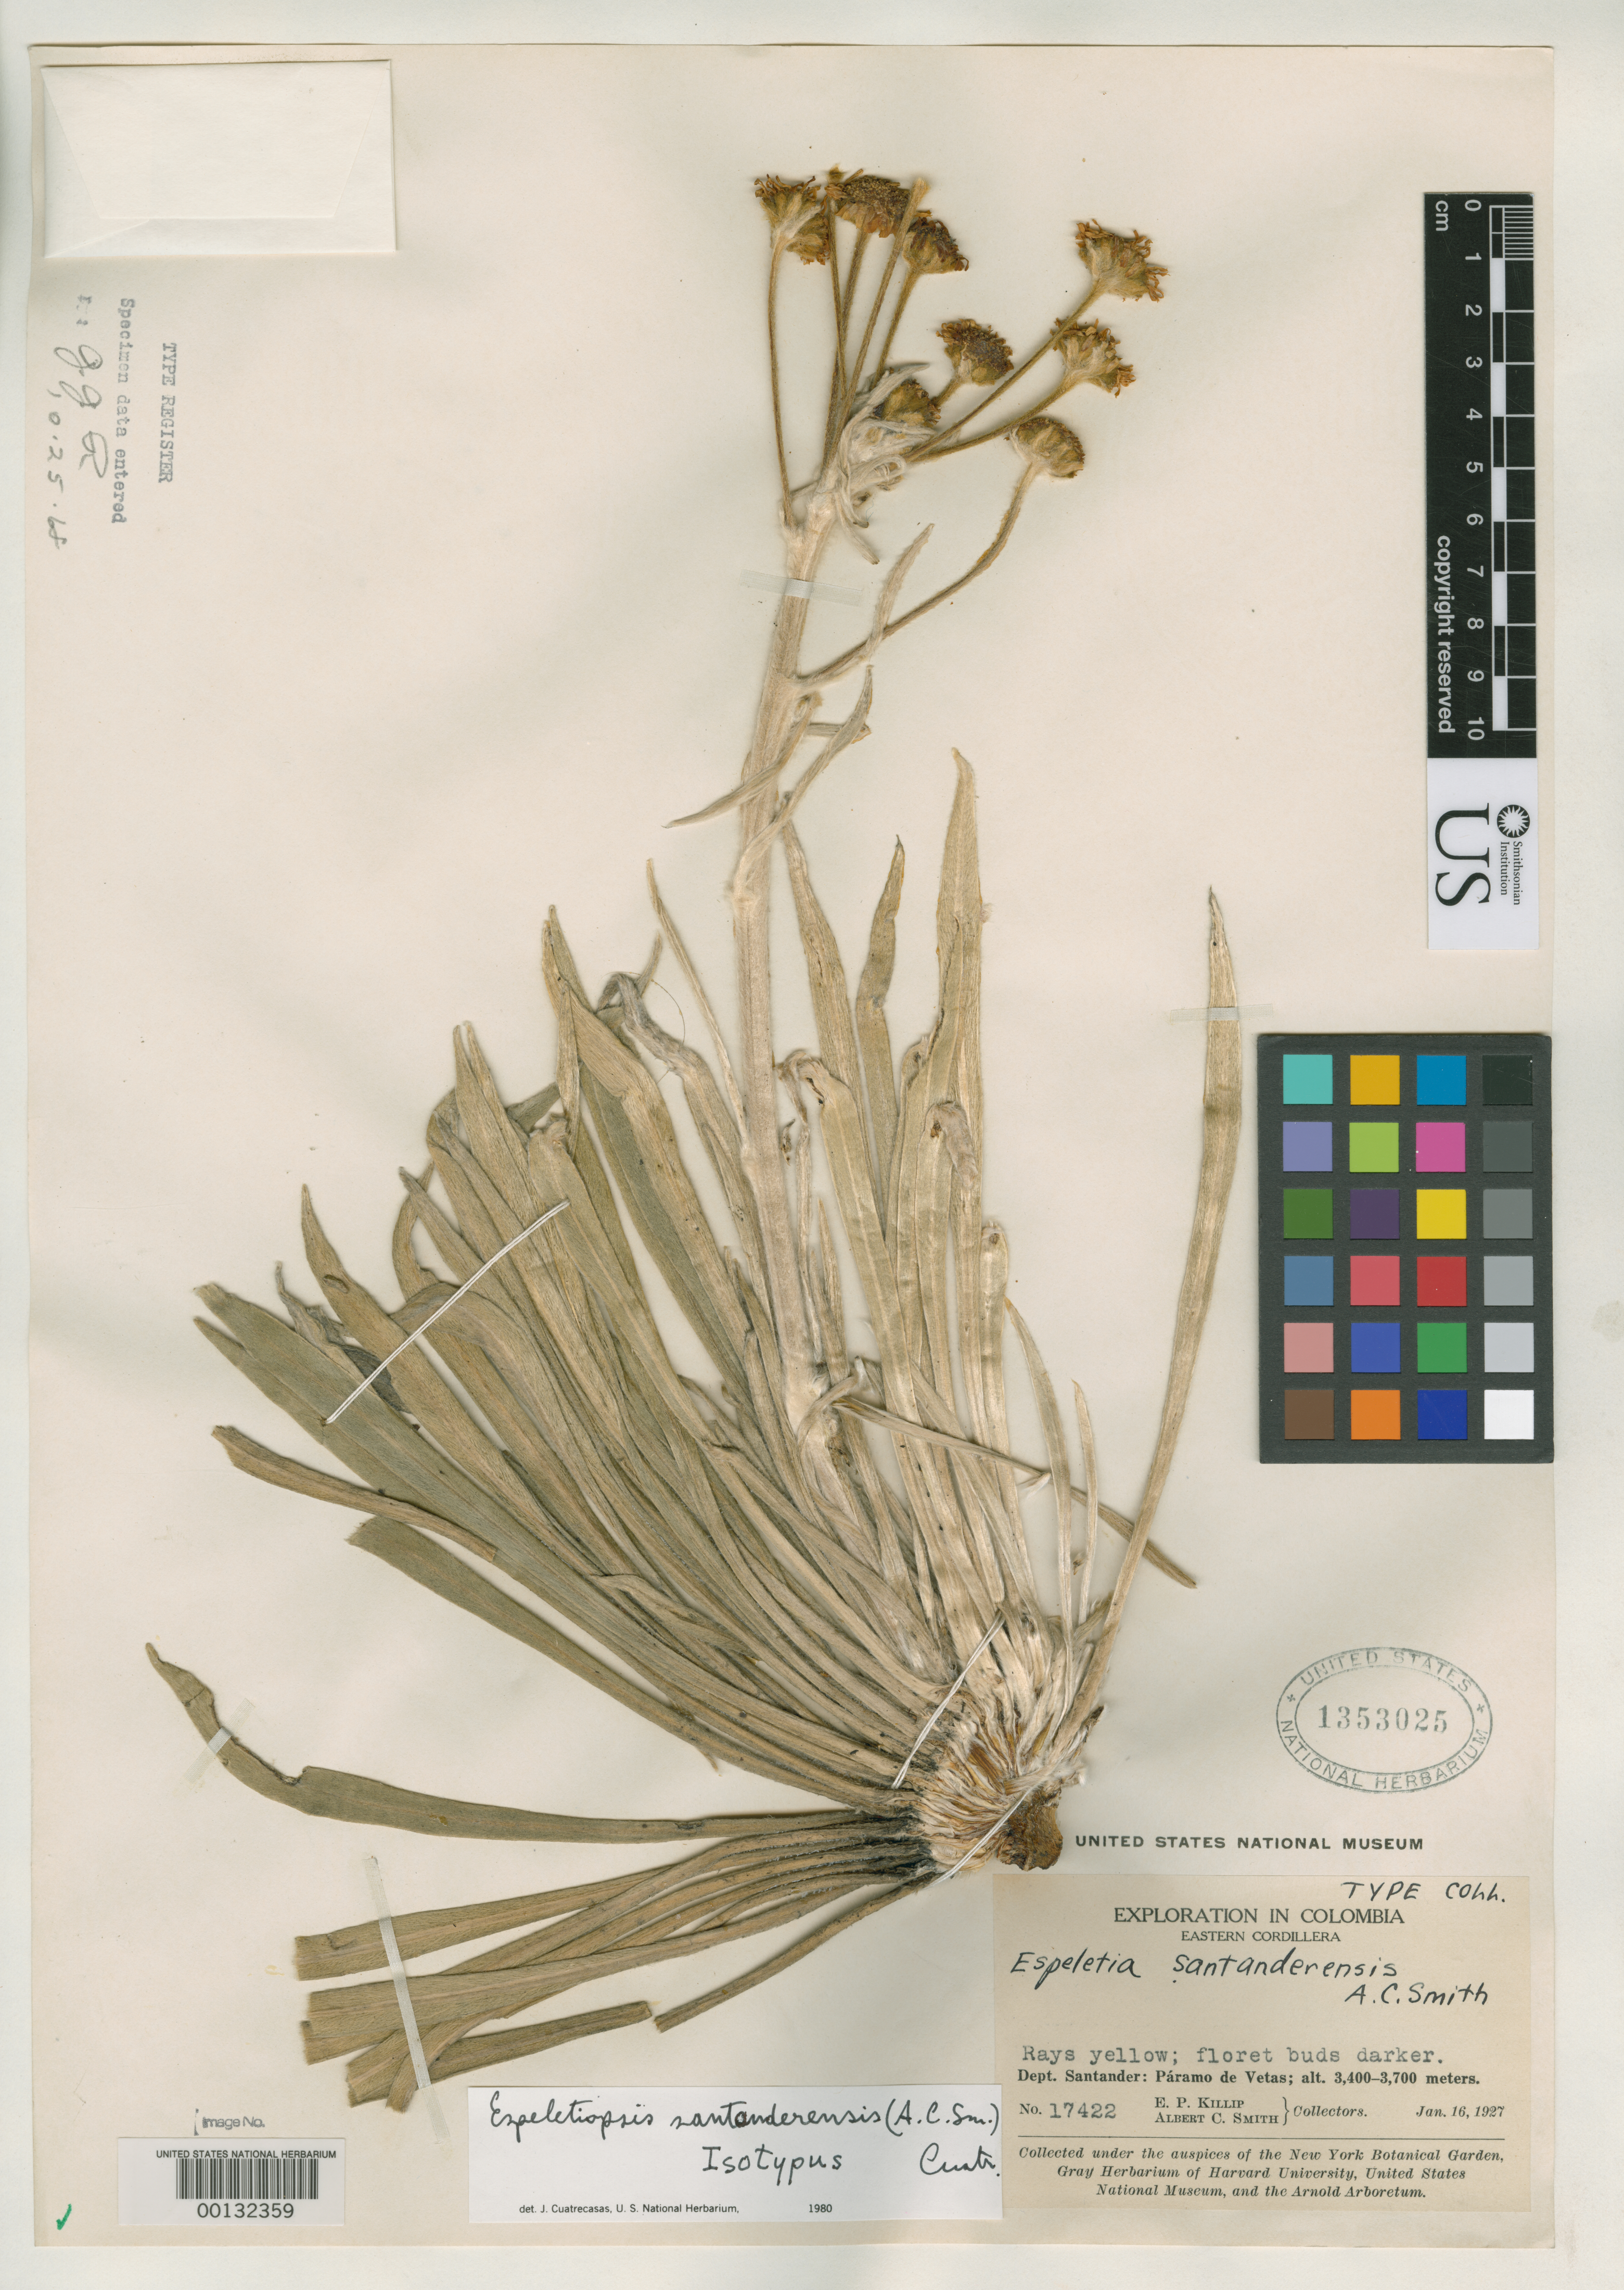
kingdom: Plantae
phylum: Tracheophyta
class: Magnoliopsida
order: Asterales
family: Asteraceae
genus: Espeletia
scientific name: Espeletia santanderensis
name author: A.C. Sm.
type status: Isotype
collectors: E. P. Killip & A. C. Smith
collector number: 17422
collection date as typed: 16 Jan 1927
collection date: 1927-01-16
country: Colombia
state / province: Santander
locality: Páramo de Vetas.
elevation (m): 3400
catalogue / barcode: US 1353025